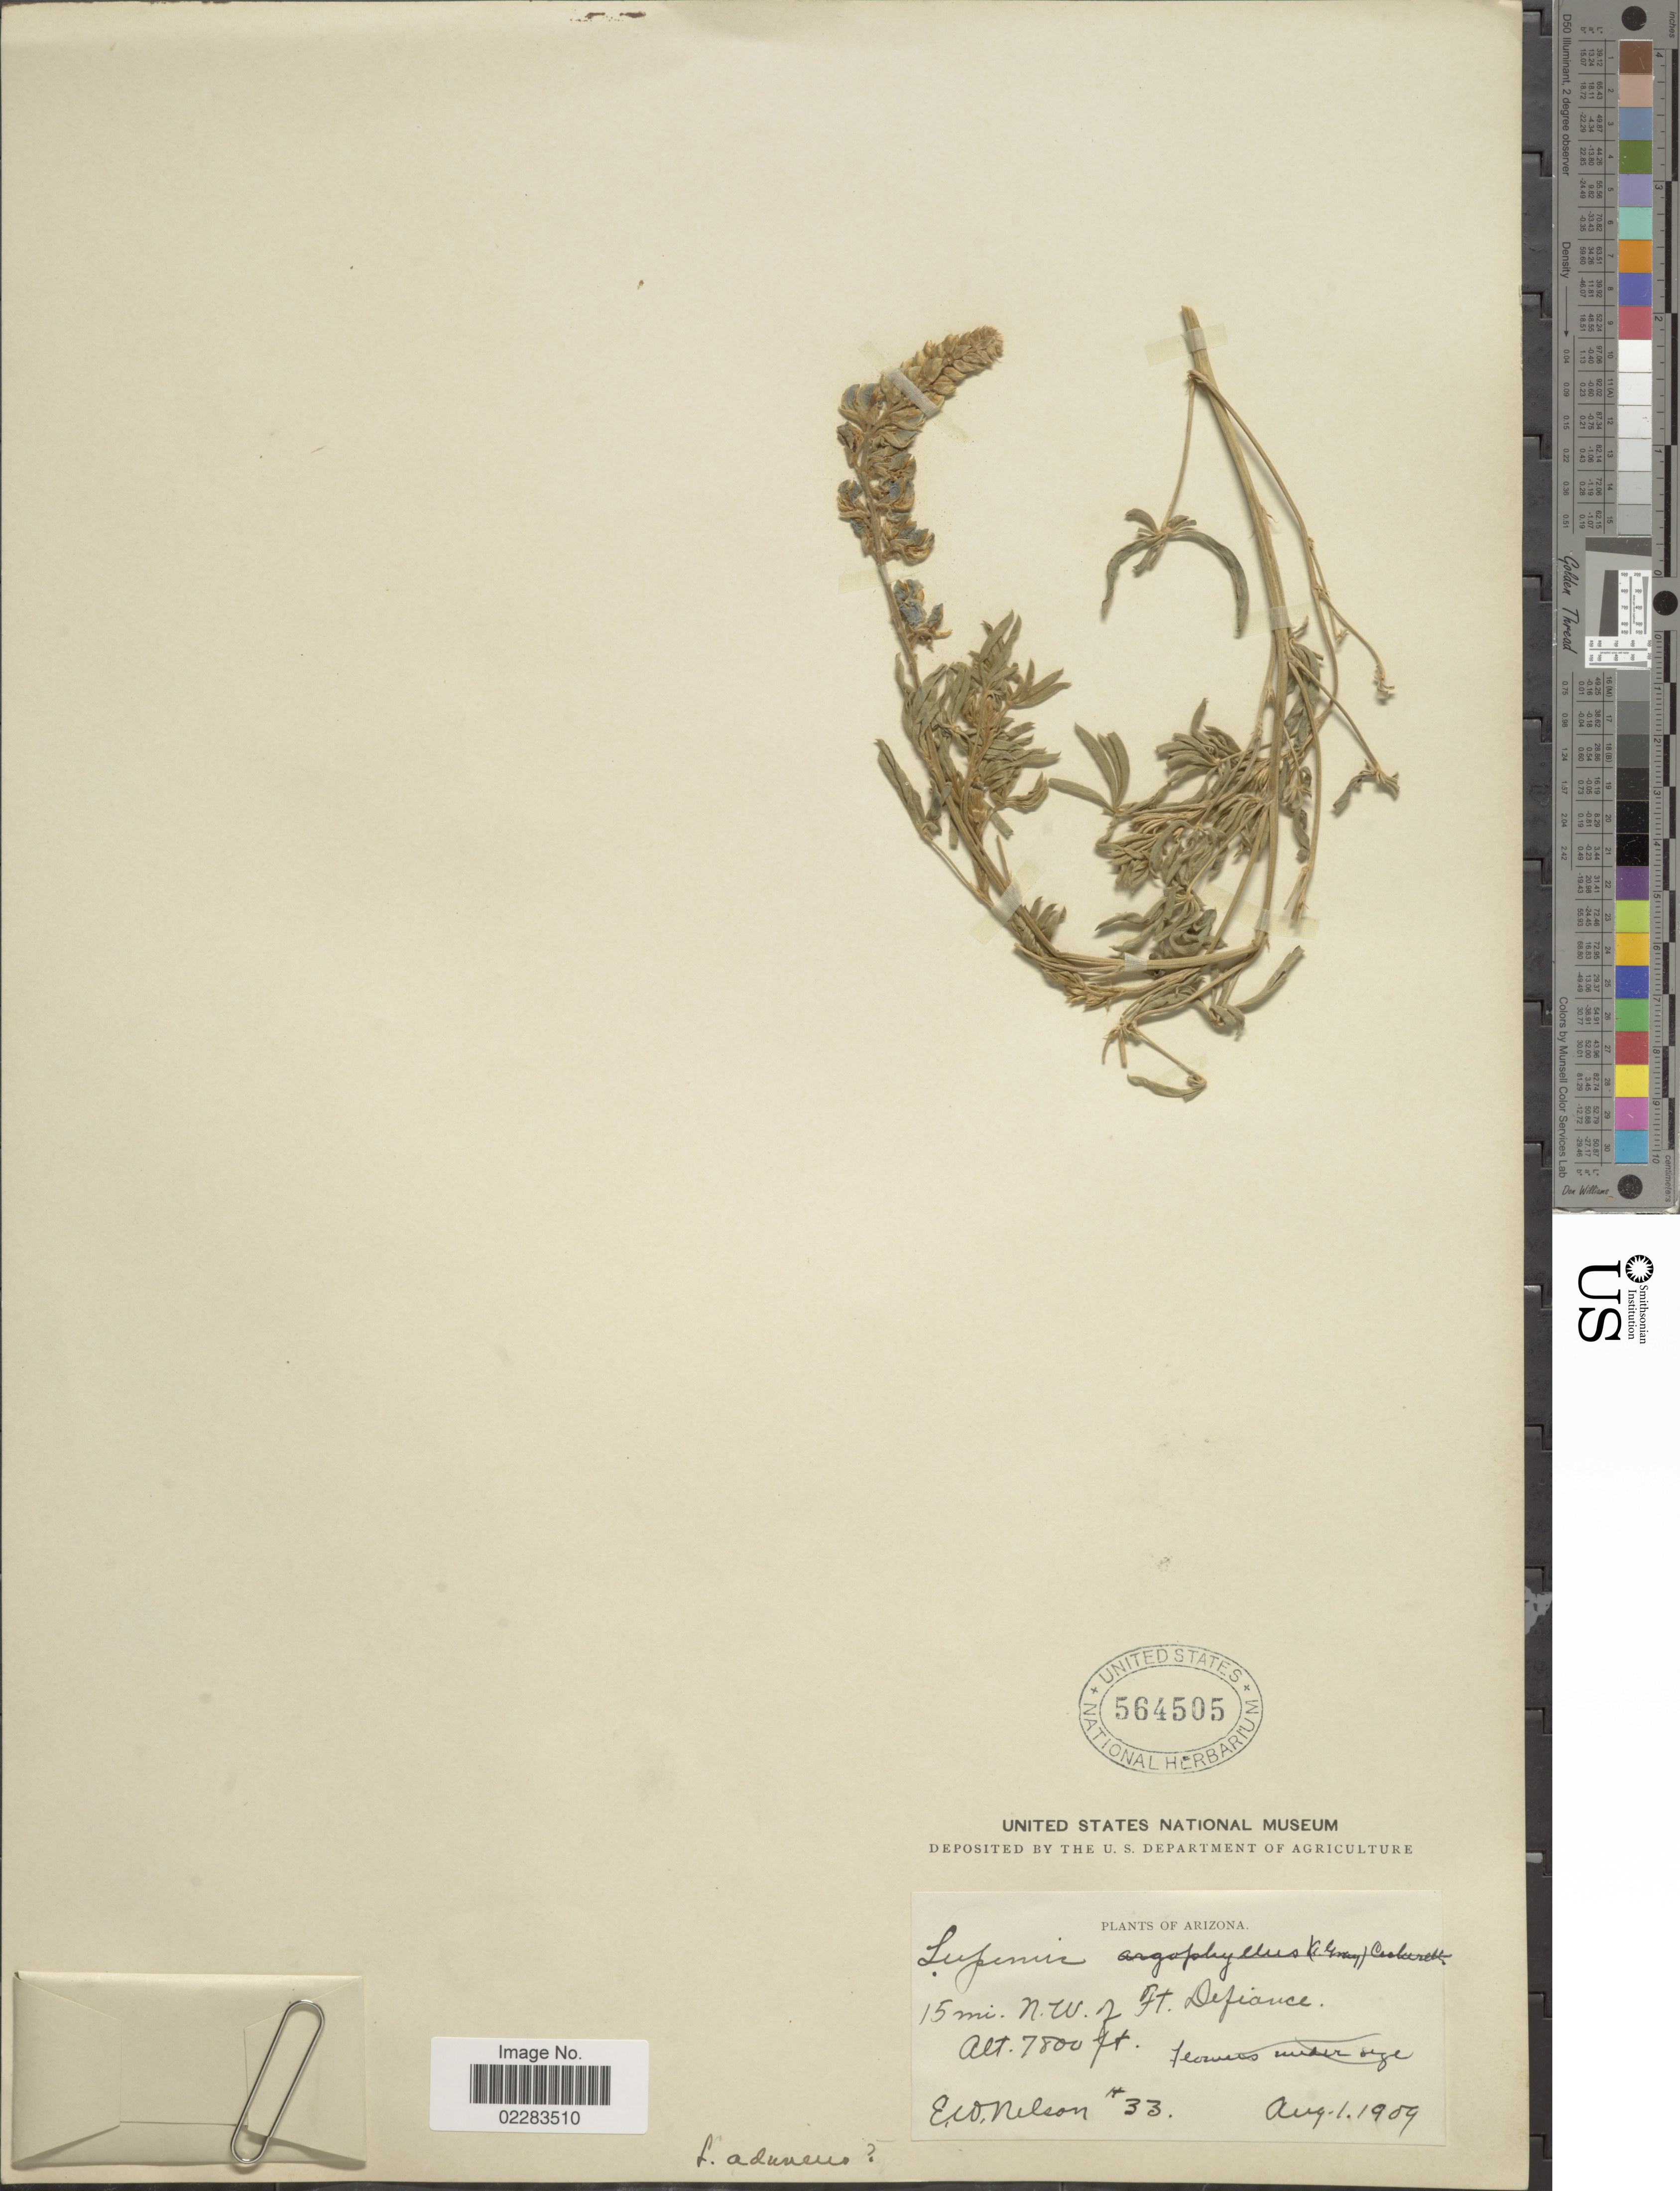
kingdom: Plantae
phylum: Tracheophyta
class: Magnoliopsida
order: Fabales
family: Fabaceae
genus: Lupinus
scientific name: Lupinus aduncus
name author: Greene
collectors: E. C. Nelson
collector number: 33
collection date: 1909-08-01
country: United States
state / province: Arizona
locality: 15 mi. N.W. of Ft. Defiance.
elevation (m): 2377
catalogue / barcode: US 564505